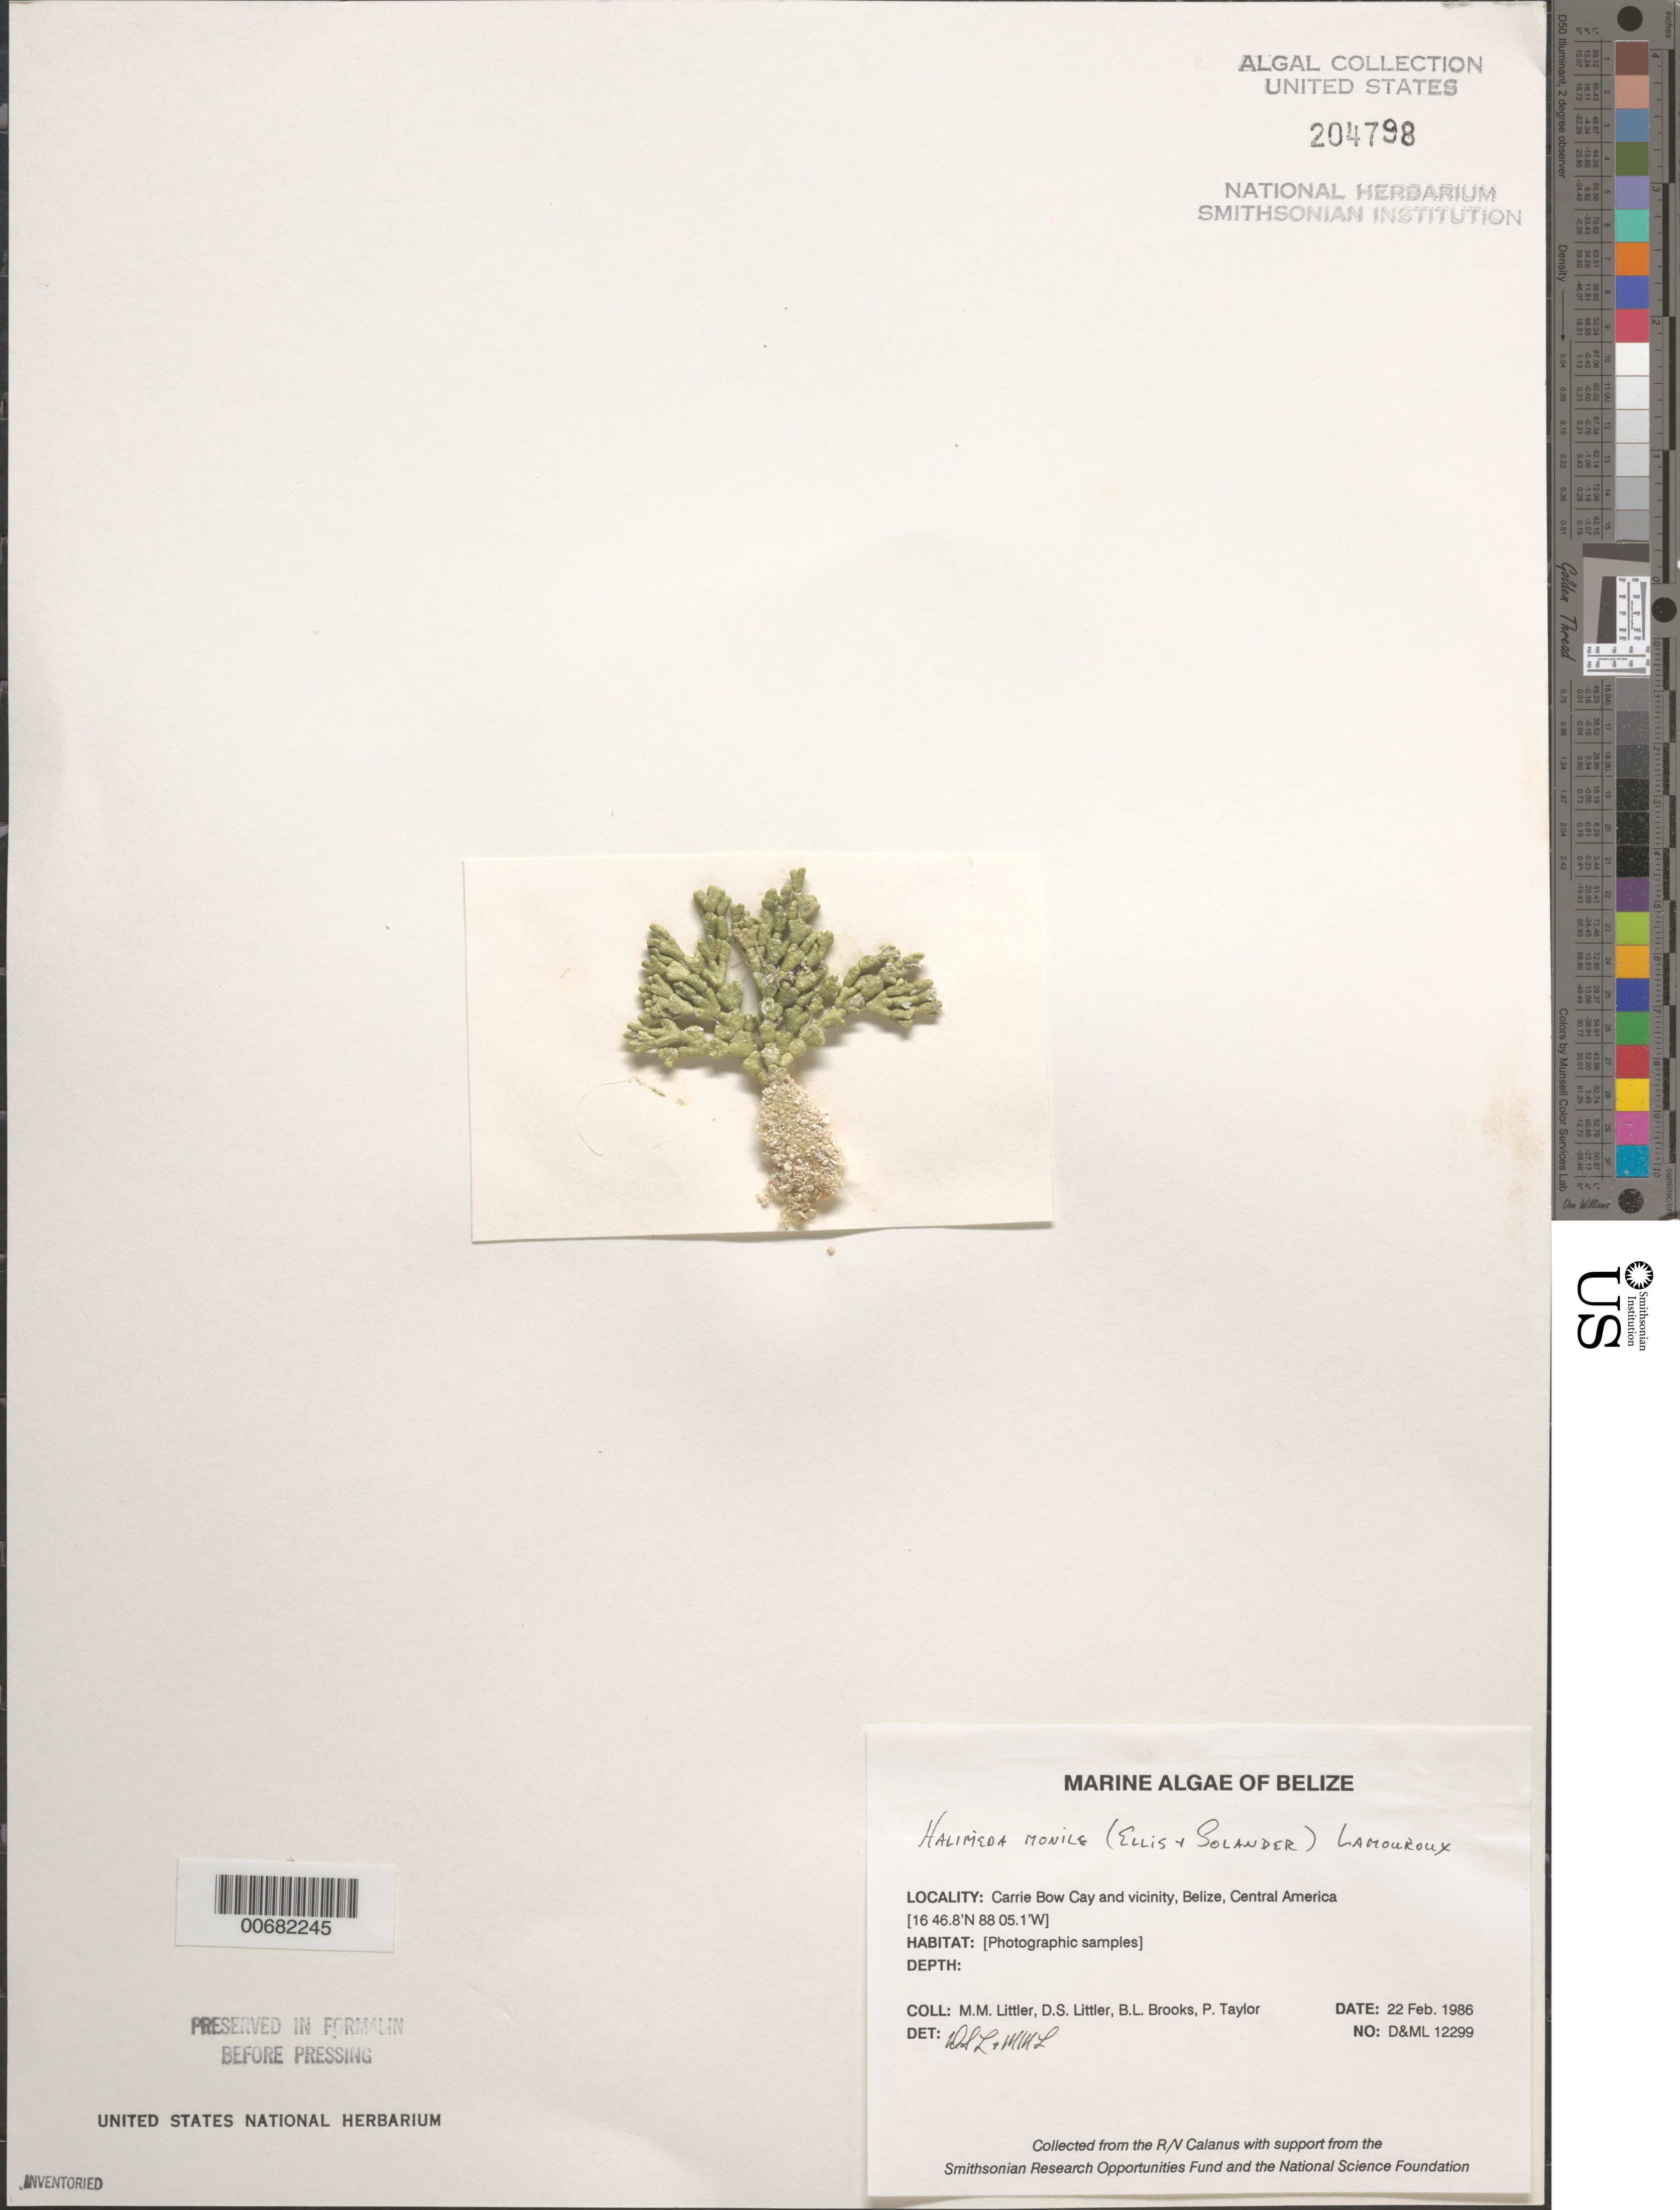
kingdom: Plantae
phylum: Chlorophyta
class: Ulvophyceae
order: Bryopsidales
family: Halimedaceae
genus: Halimeda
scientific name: Halimeda monile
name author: (J. Ellis & Sol.) J.V.Lamouroux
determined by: Littler, D. S.; Littler, M. M.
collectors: M. M. Littler, D. S. Littler, B. Brooks & P. R. Taylor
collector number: D&ML 12299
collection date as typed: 22 Feb 1986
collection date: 1986-02-22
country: Belize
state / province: Stann Creek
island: Carrie Bow Cay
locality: The cay and area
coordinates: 16 46.8' N, 88 05.1' W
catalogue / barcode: US 204798